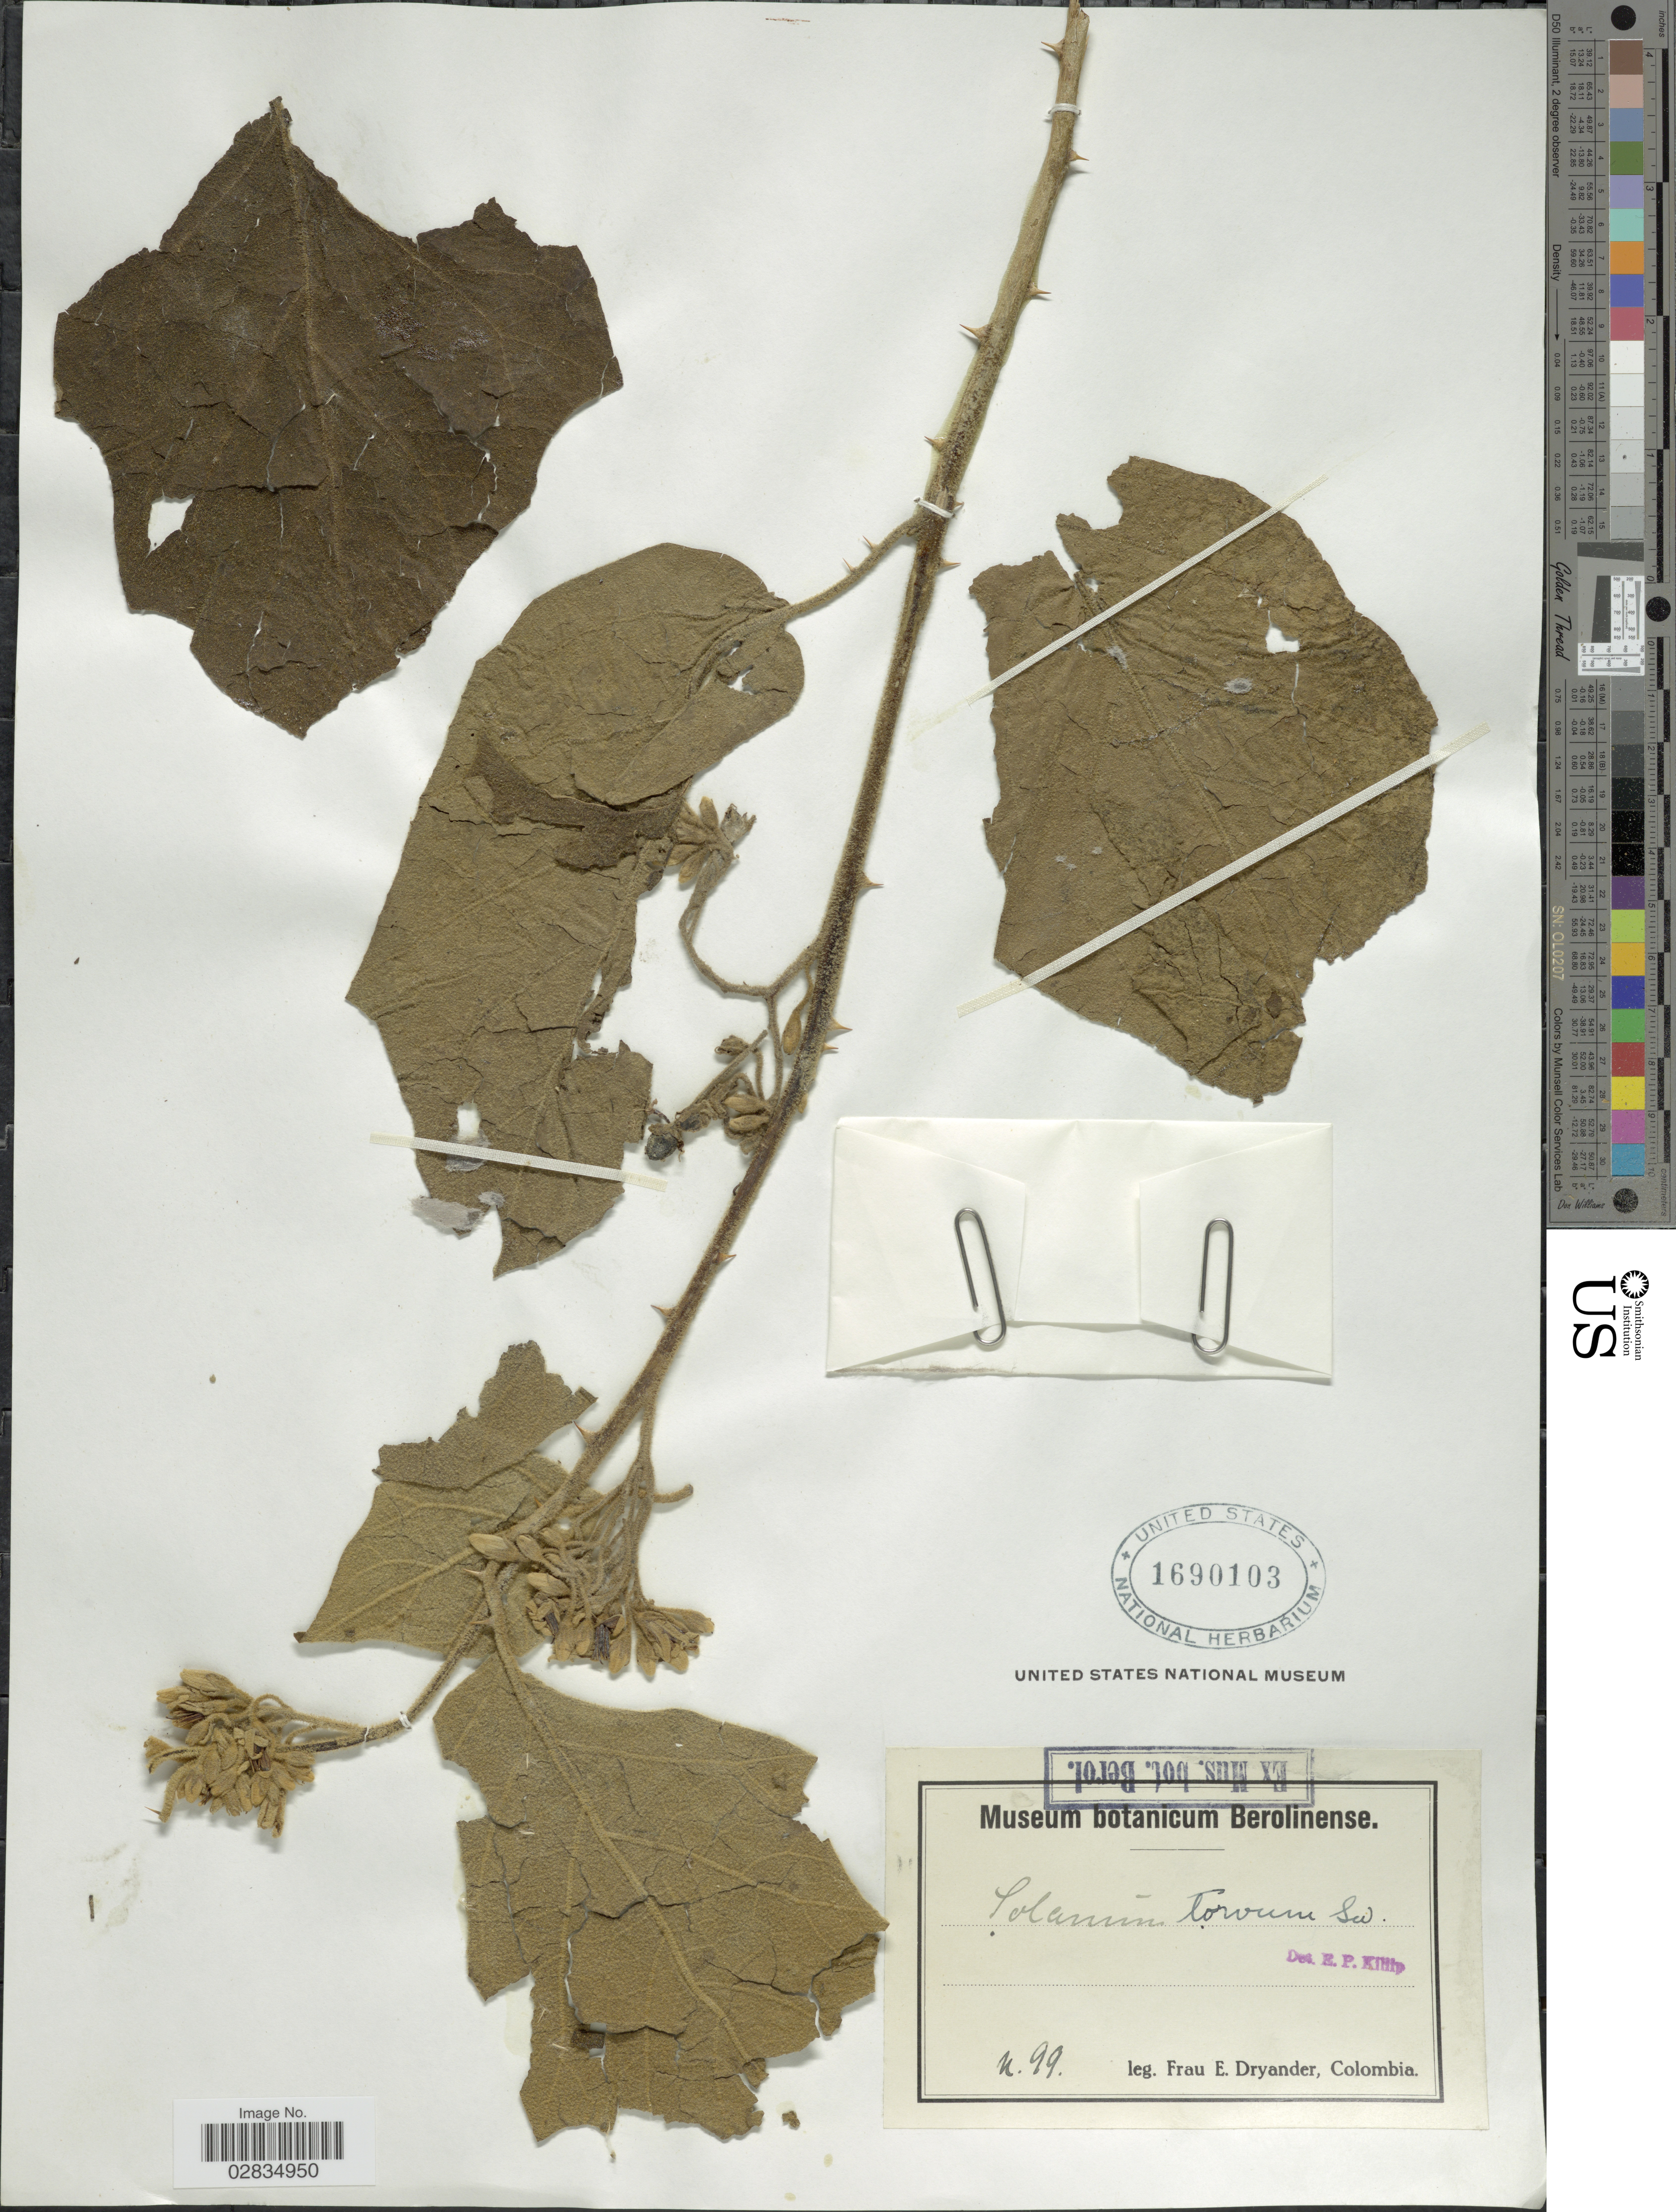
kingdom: Plantae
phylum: Tracheophyta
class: Magnoliopsida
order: Solanales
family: Solanaceae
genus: Solanum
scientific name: Solanum torvum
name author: Sw.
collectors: F. Dryander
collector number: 99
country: Colombia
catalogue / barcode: US 1690103